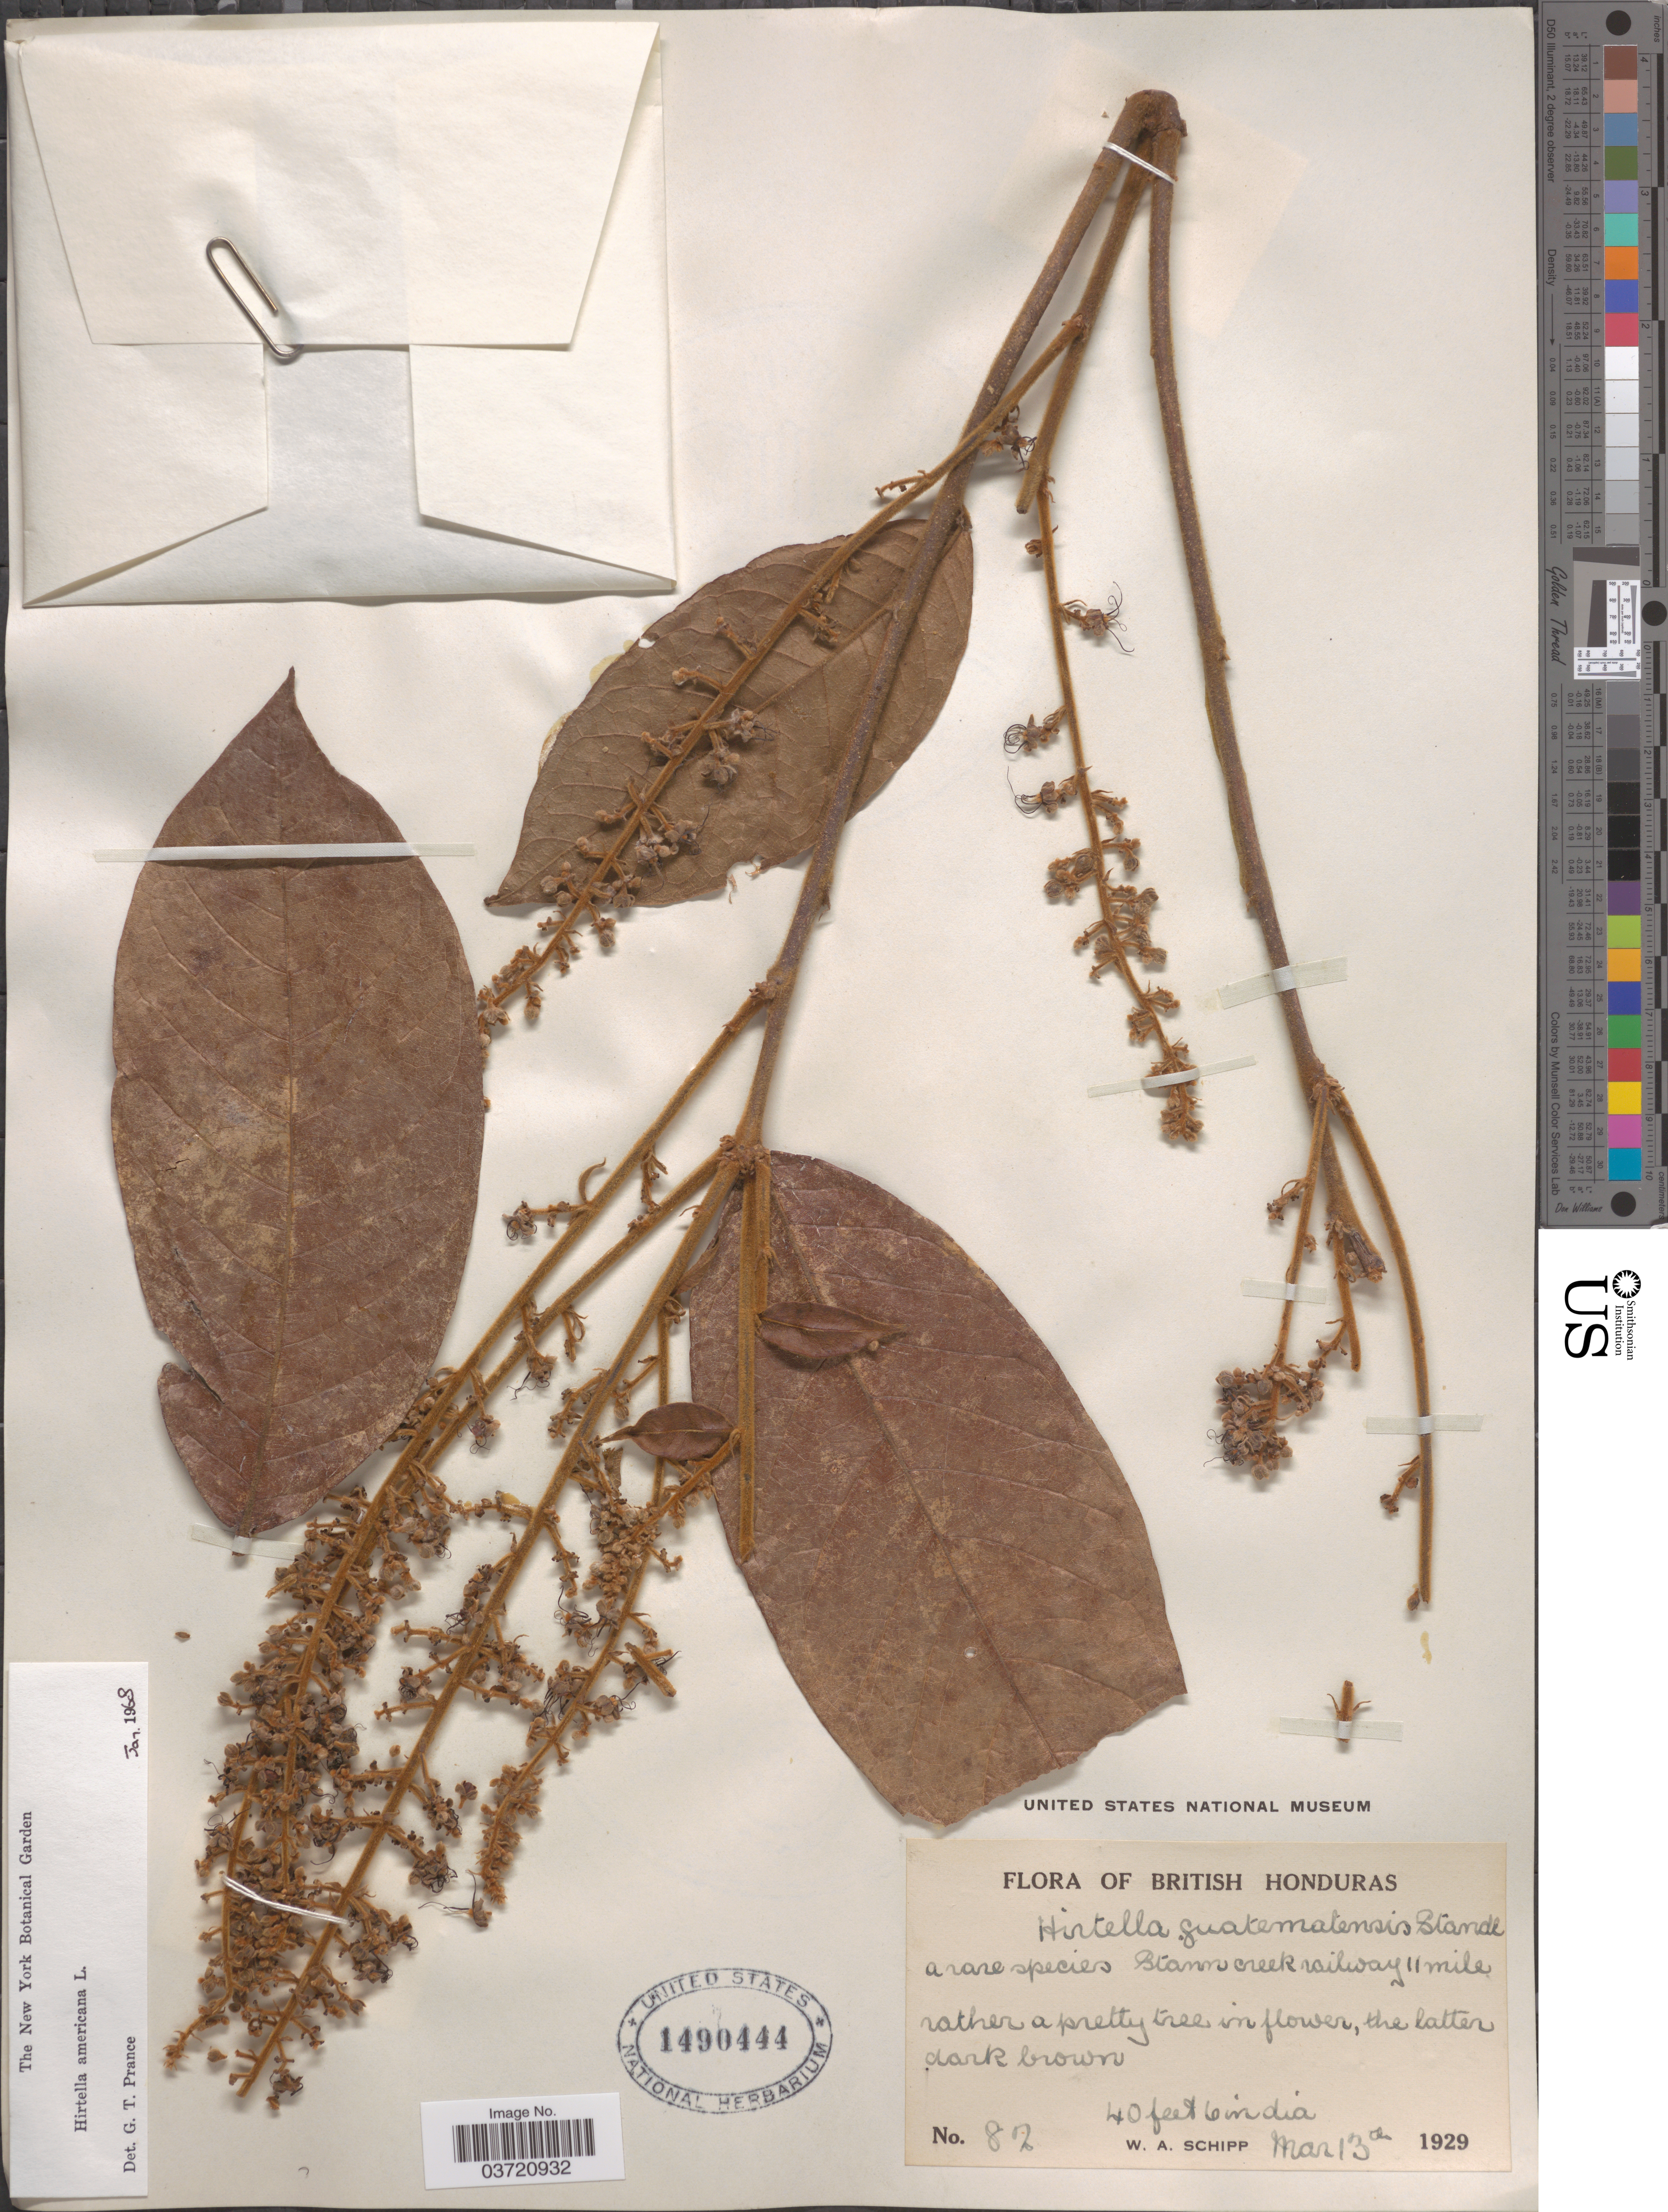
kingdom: Plantae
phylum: Tracheophyta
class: Magnoliopsida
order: Malpighiales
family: Chrysobalanaceae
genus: Hirtella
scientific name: Hirtella americana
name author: L.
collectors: W. Schipp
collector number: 82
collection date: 1929-03-13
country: Belize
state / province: Stann Creek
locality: British Honduras. Stann creek railway 11 mile.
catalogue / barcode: US 1490444